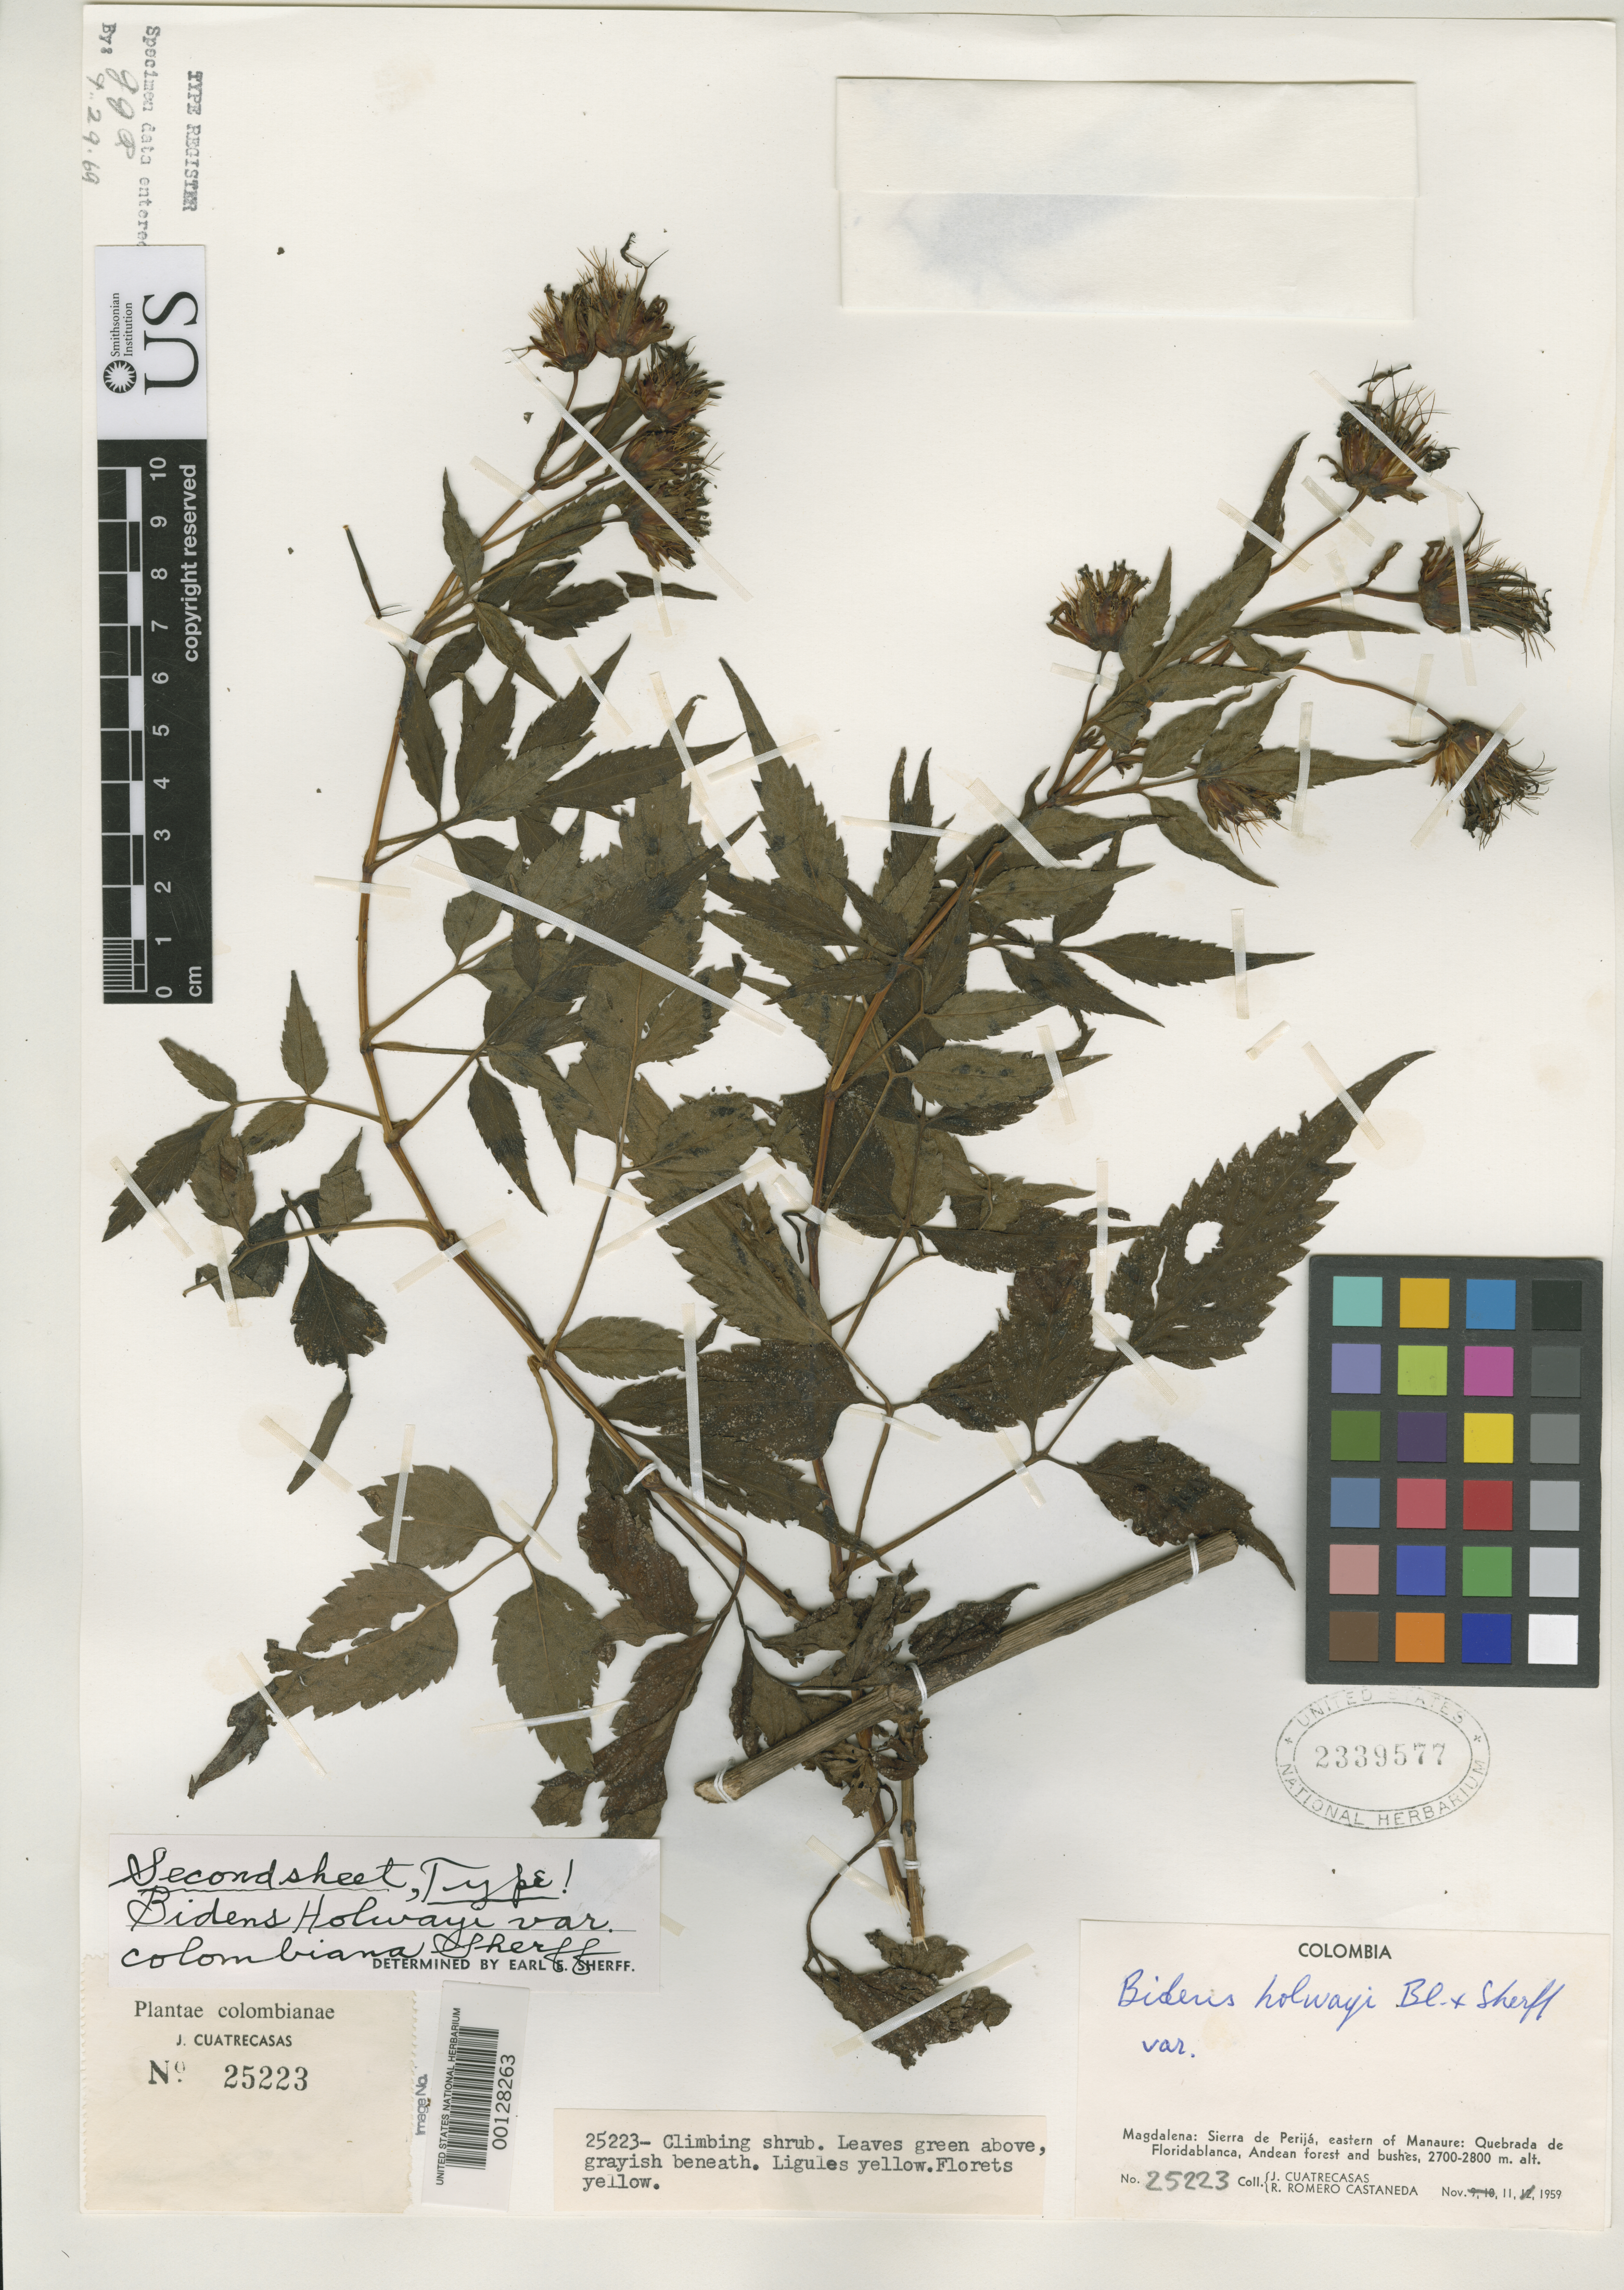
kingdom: Plantae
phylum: Tracheophyta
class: Magnoliopsida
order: Asterales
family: Asteraceae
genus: Bidens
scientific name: Bidens holwayi var. colombiana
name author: Sherff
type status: Holotype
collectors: J. Cuatrecasas & R. Romero Castañeda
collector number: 25223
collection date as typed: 11 Nov 1959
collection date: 1959-11-11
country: Colombia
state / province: Magdalena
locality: Sierra de Perija.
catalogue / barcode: US 2339577